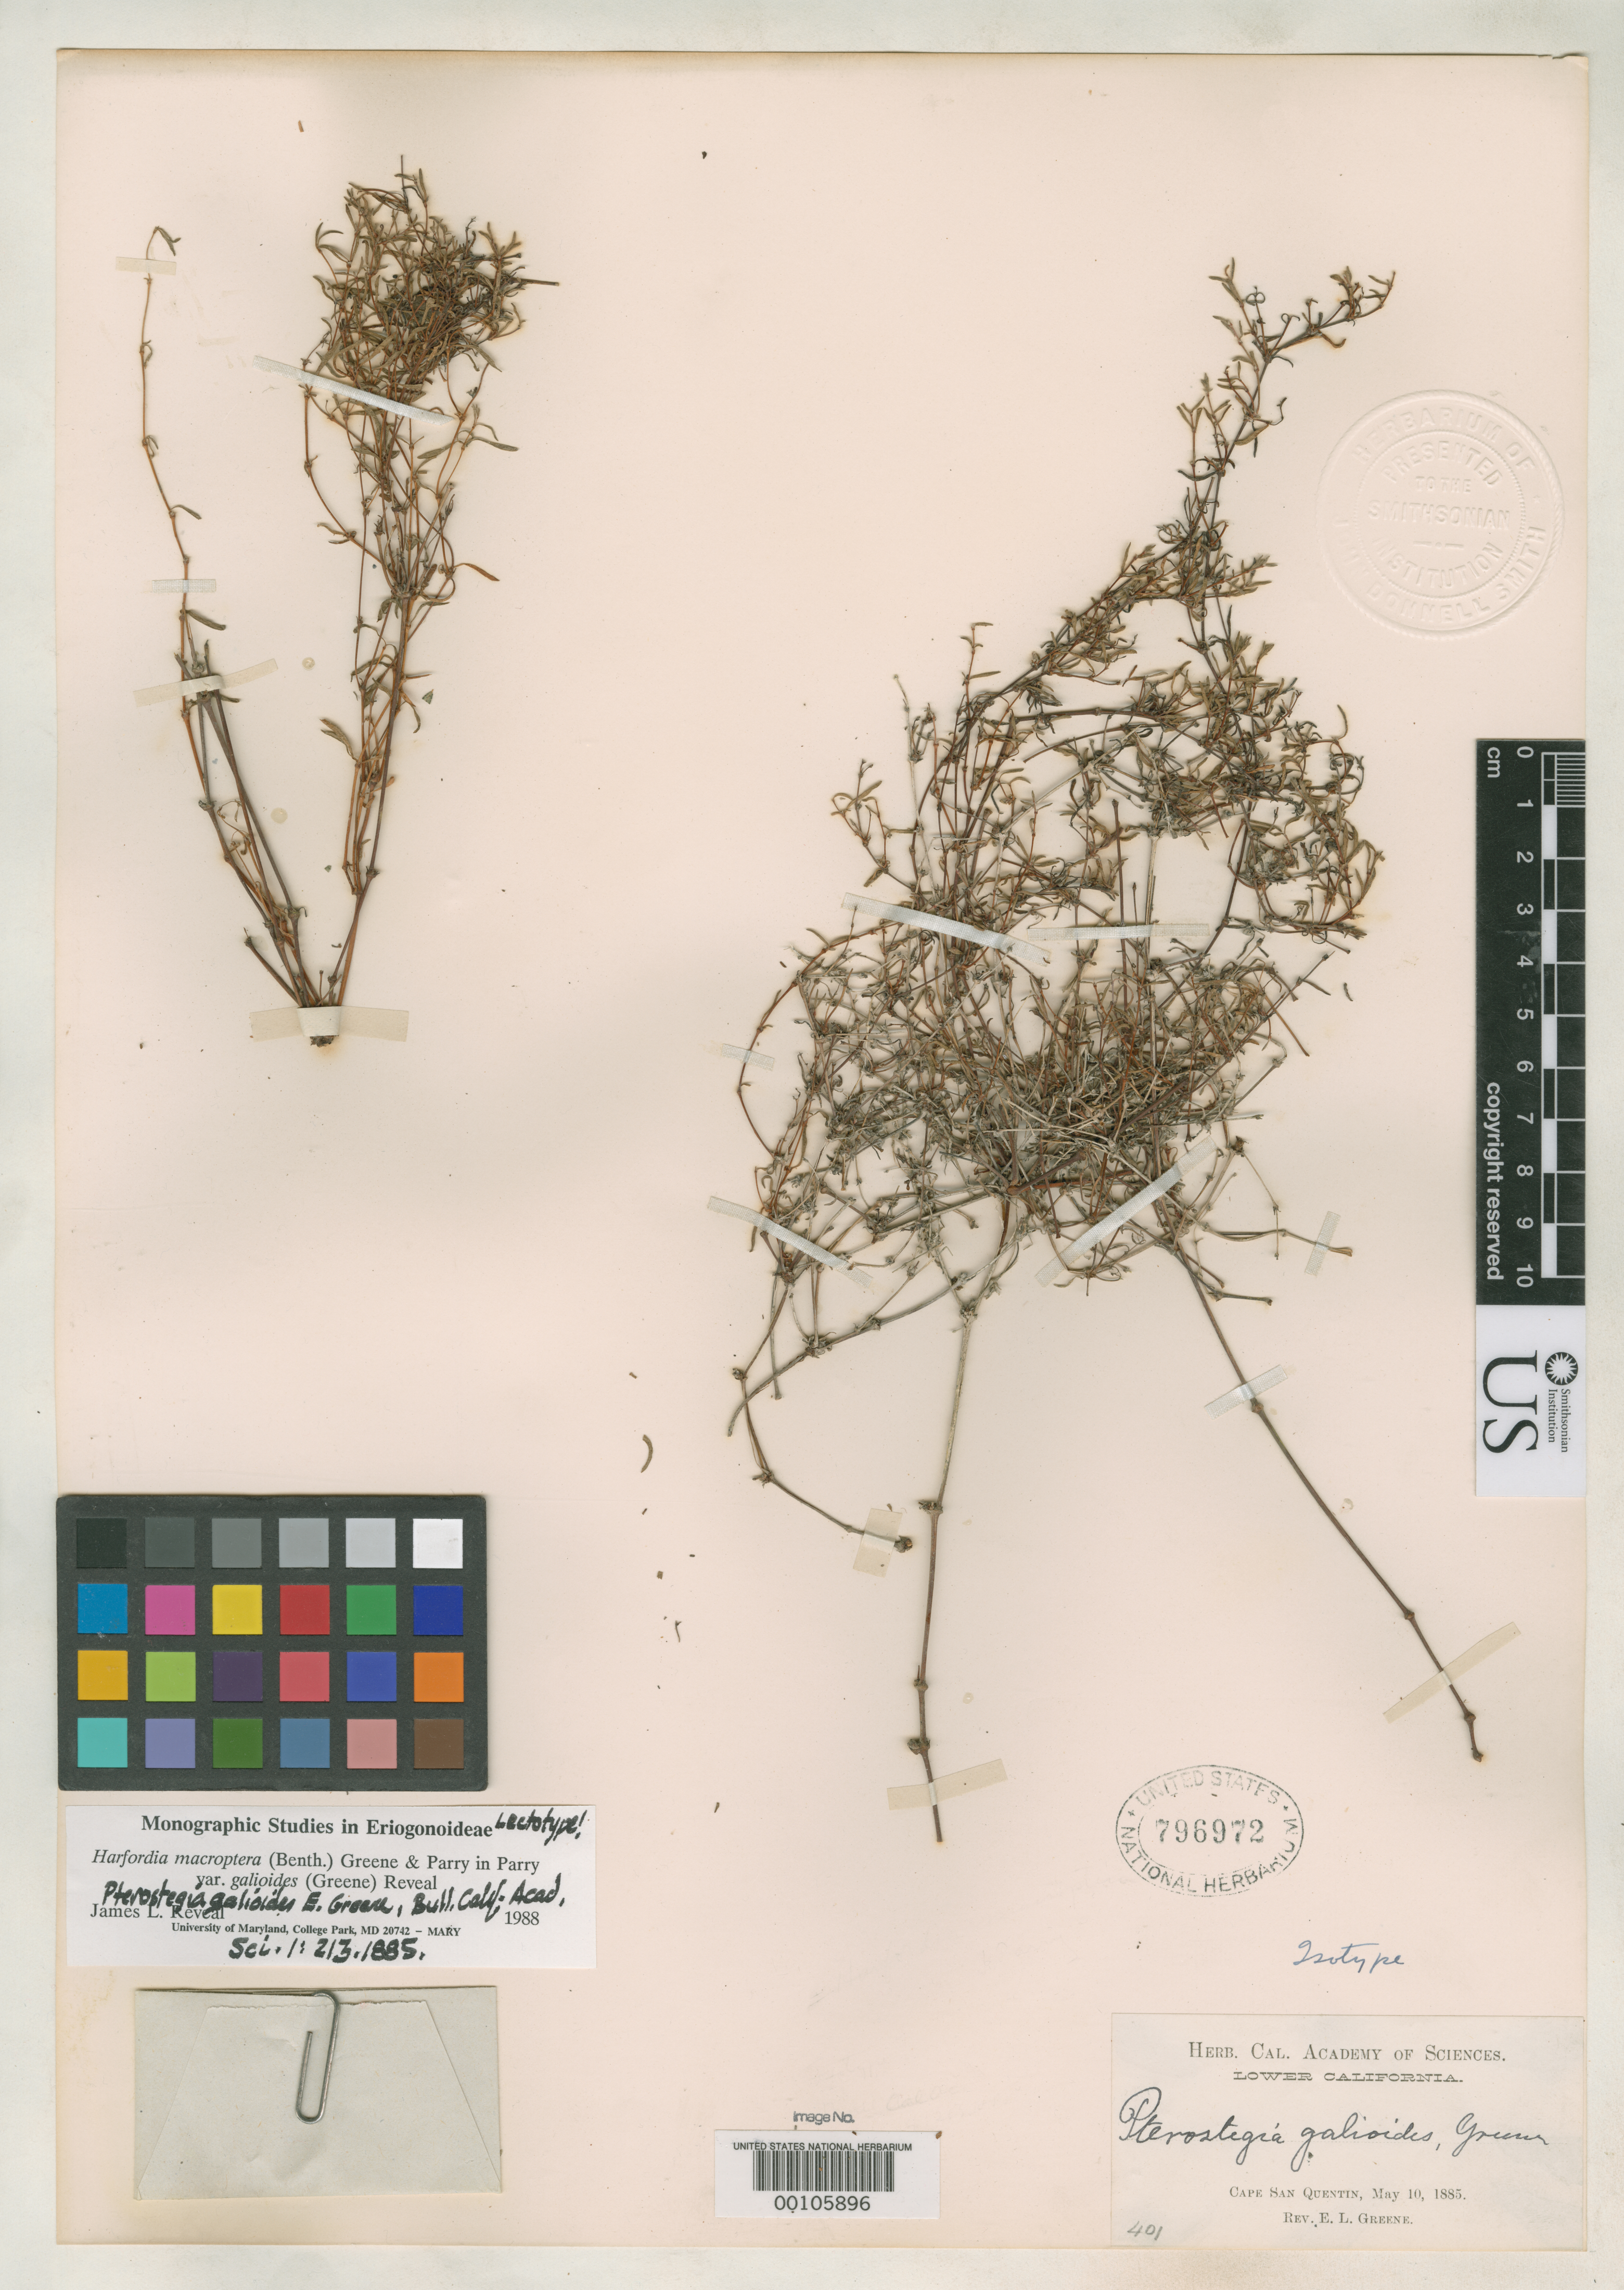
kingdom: Plantae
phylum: Tracheophyta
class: Magnoliopsida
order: Caryophyllales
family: Polygonaceae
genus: Pterostegia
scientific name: Pterostegia galioides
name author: Greene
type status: Lectotype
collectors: E. L. Greene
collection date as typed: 10 May 1885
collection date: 1885-05-10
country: Mexico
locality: E of Monserrat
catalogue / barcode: US 796972